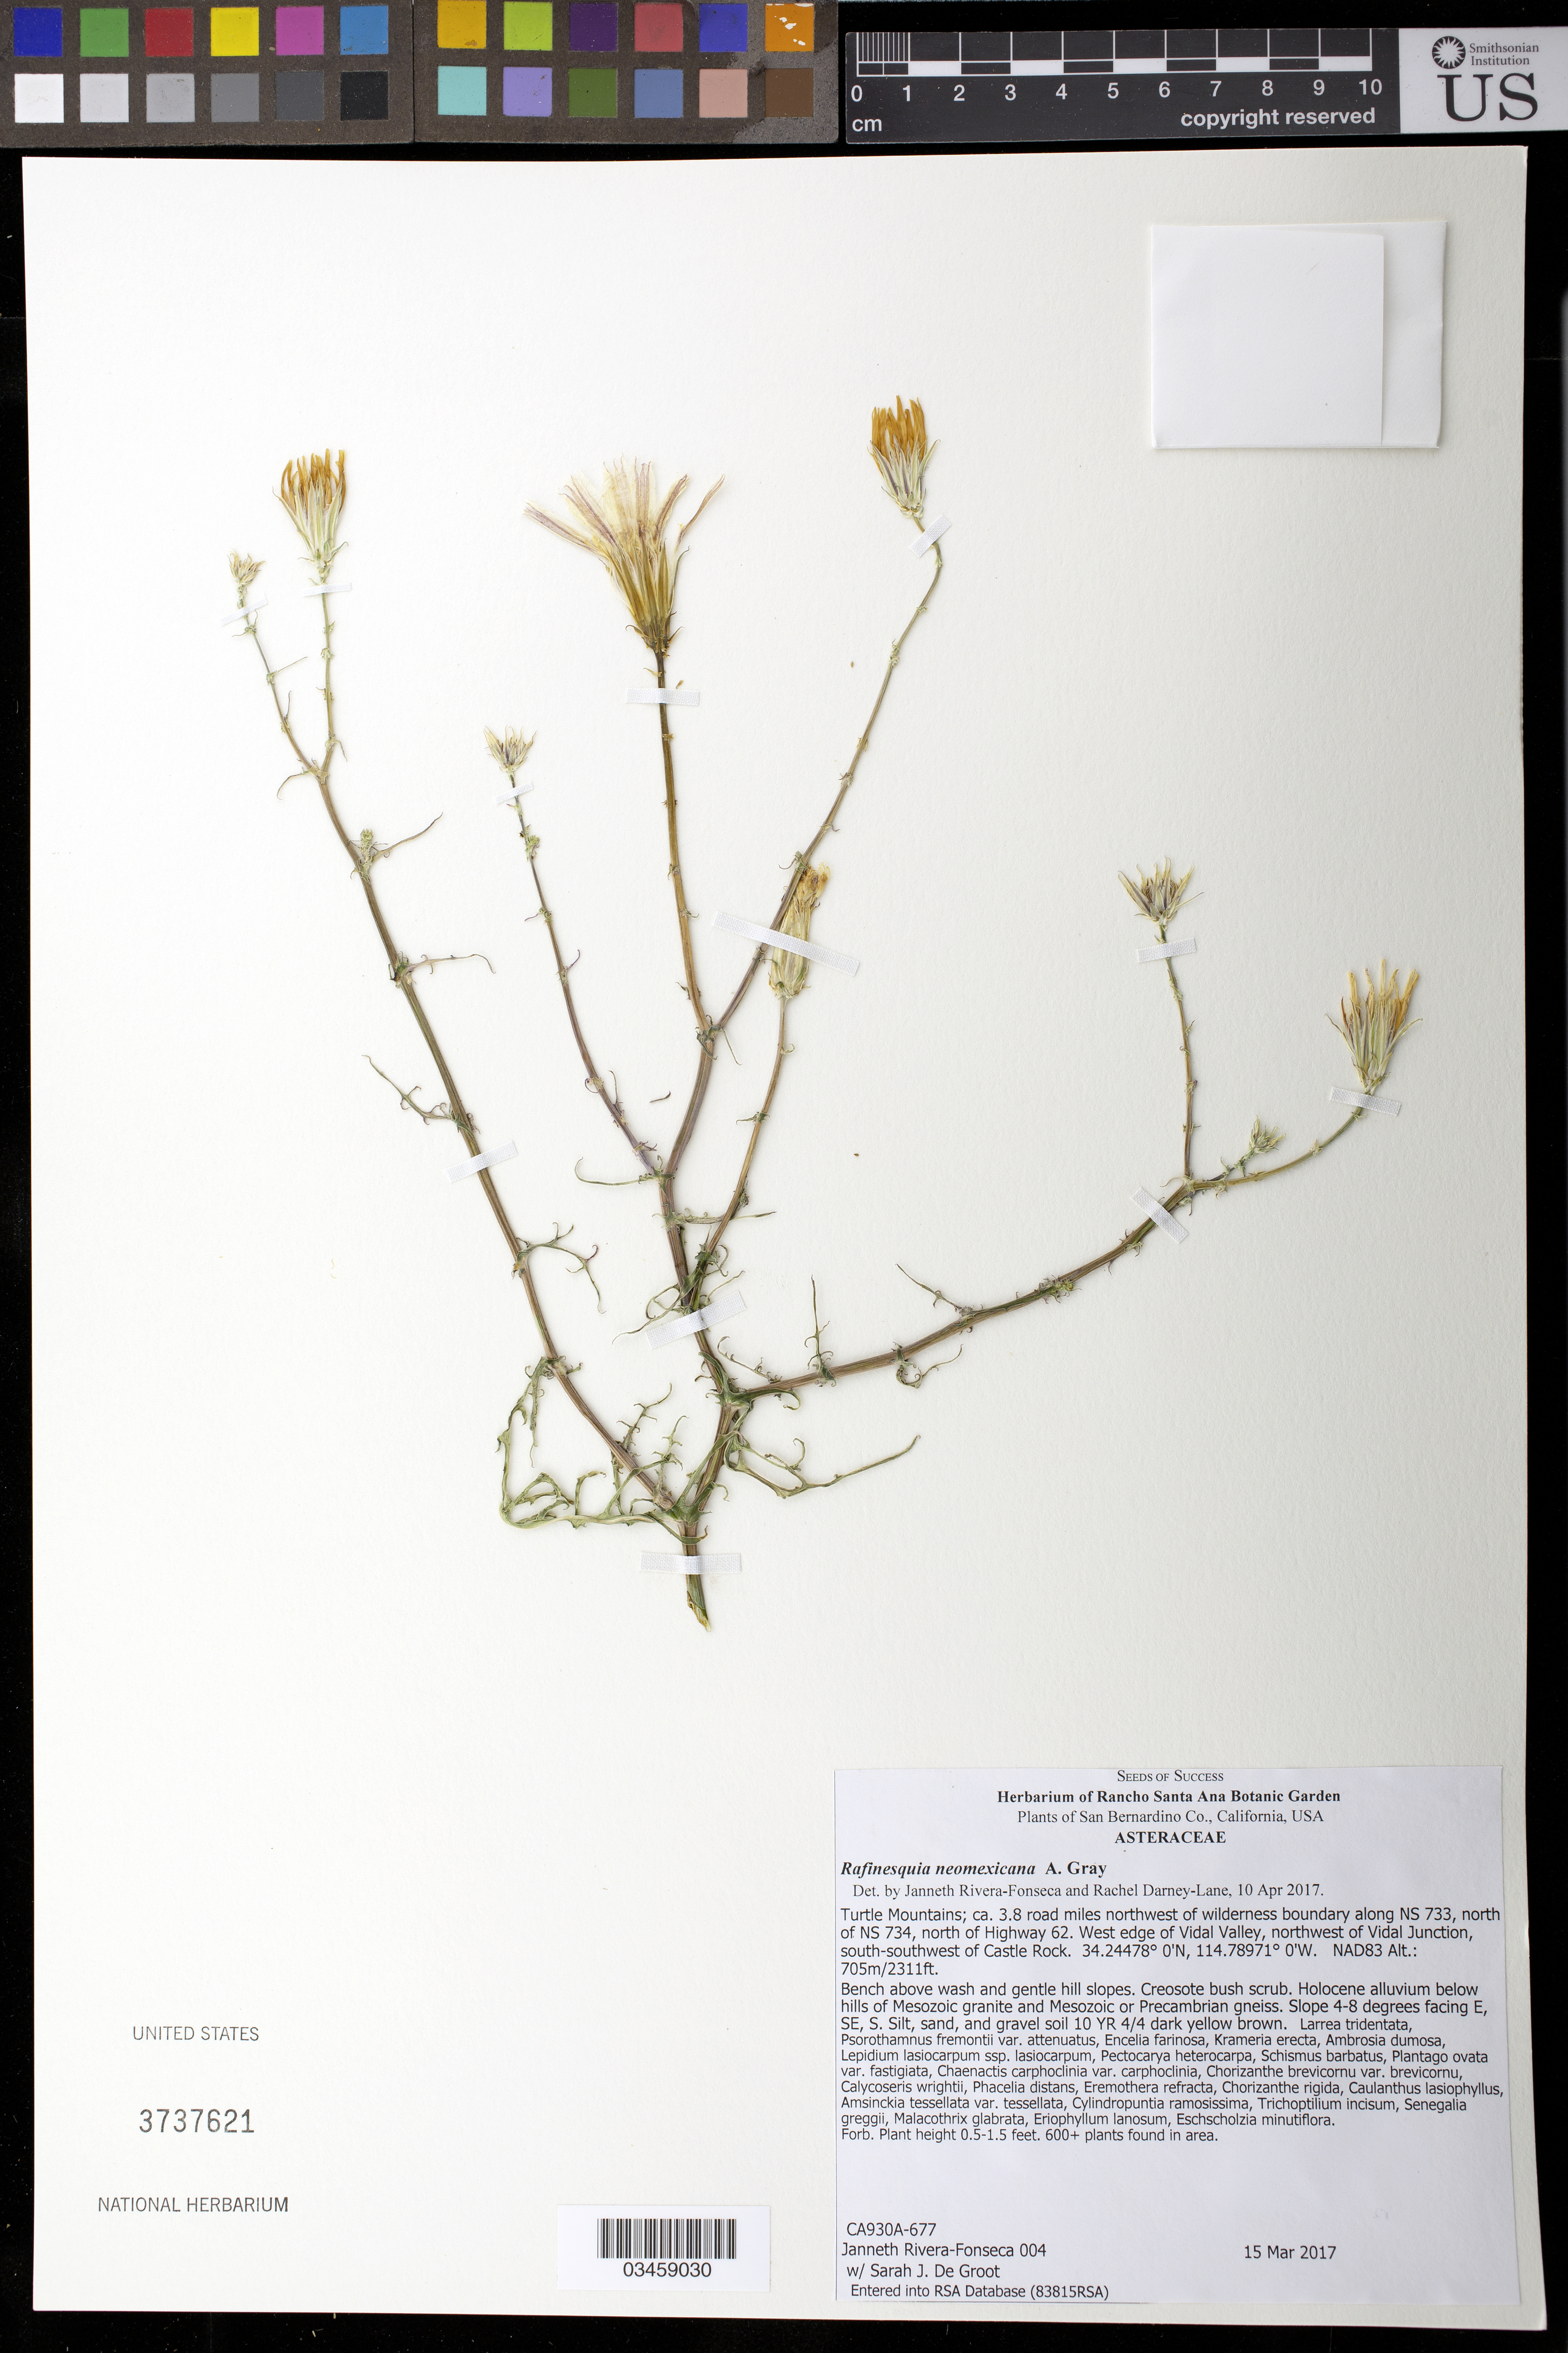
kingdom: Plantae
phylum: Tracheophyta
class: Magnoliopsida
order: Asterales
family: Asteraceae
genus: Rafinesquia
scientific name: Rafinesquia neomexicana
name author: A. Gray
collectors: J. Rivera-Fonseca & S. De Groot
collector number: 004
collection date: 2017-03-15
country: United States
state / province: California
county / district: San Bernardino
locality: Turtle Mts, 3.8 road mi. NW of wilderness boundary along NS 733, N of NS 734, N of Hwy 62, W edge of Vidal Valley, NW of Vidal Jct, SSW of Castle Rock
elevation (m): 704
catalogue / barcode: US 3737621